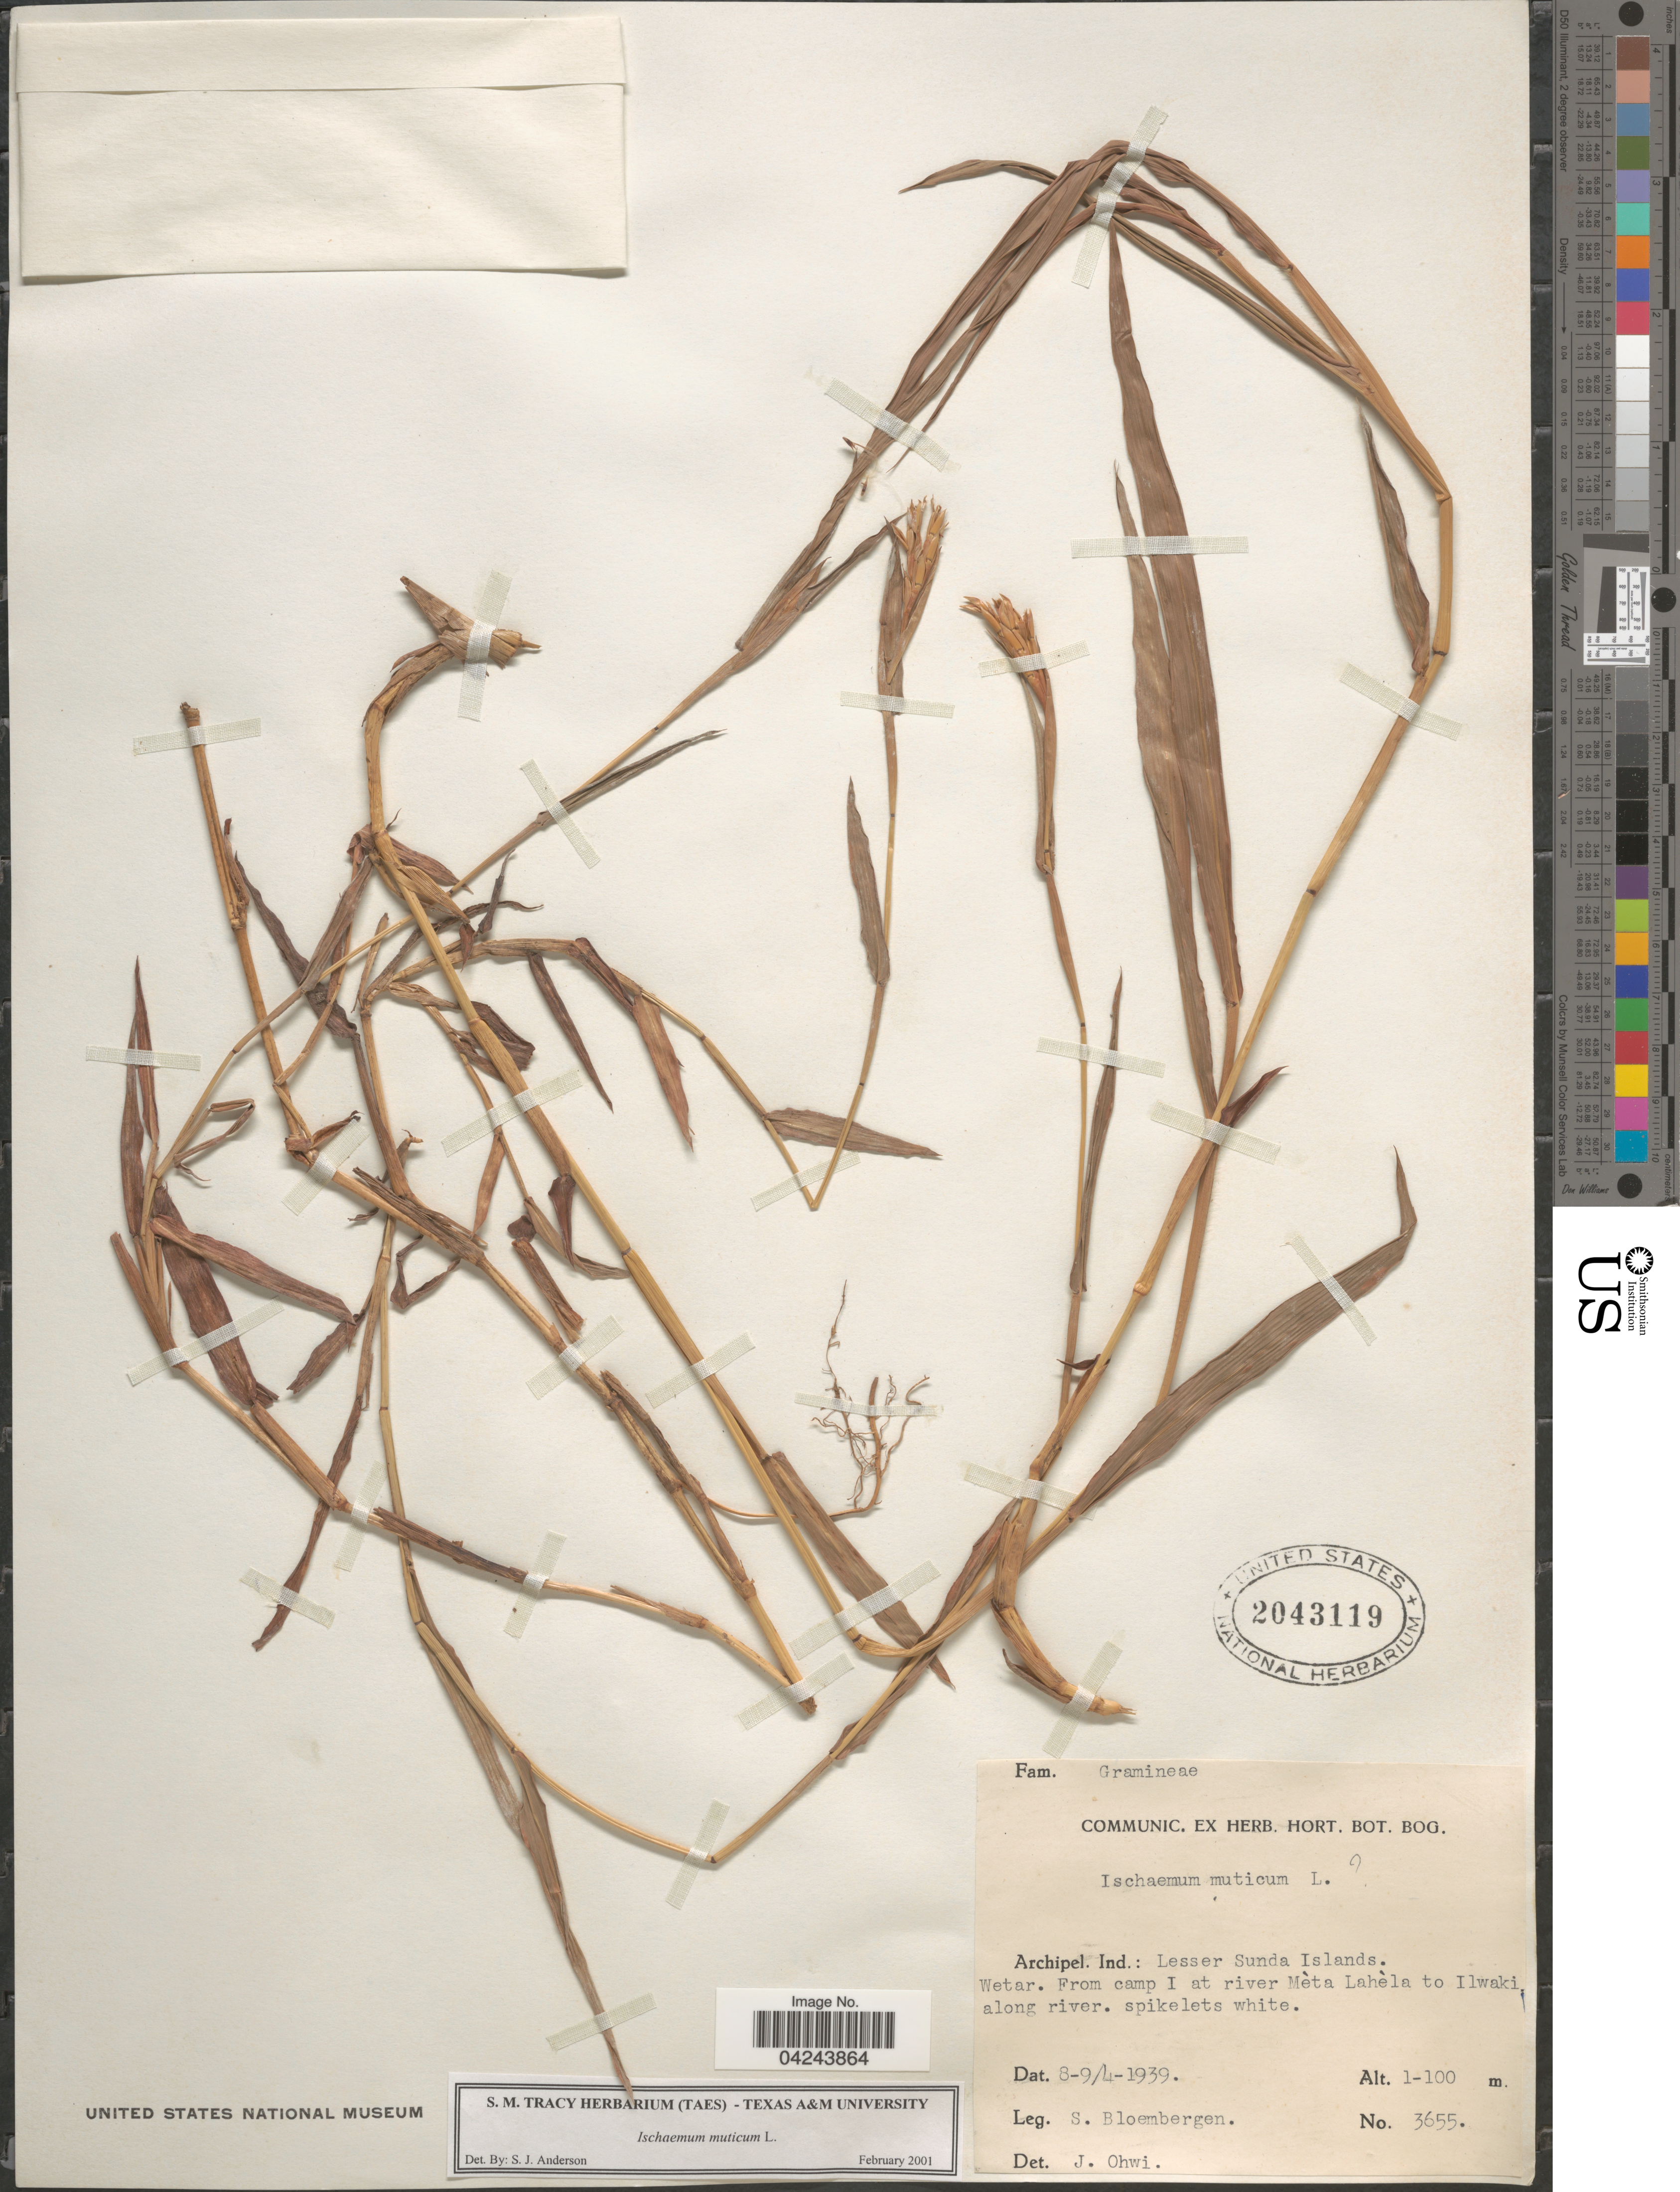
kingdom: Plantae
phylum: Tracheophyta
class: Liliopsida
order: Poales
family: Poaceae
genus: Ischaemum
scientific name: Ischaemum muticum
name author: L.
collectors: S. Bloembergen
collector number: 3655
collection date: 1939-04-08/1939-04-09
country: Indonesia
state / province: Nusa Tenggara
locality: Archipel. Ind.: Lesser Sunda Islands. Wetar. From camp I at river Mèta Lahèla to Ilwaki along river.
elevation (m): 1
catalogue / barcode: US 2043119